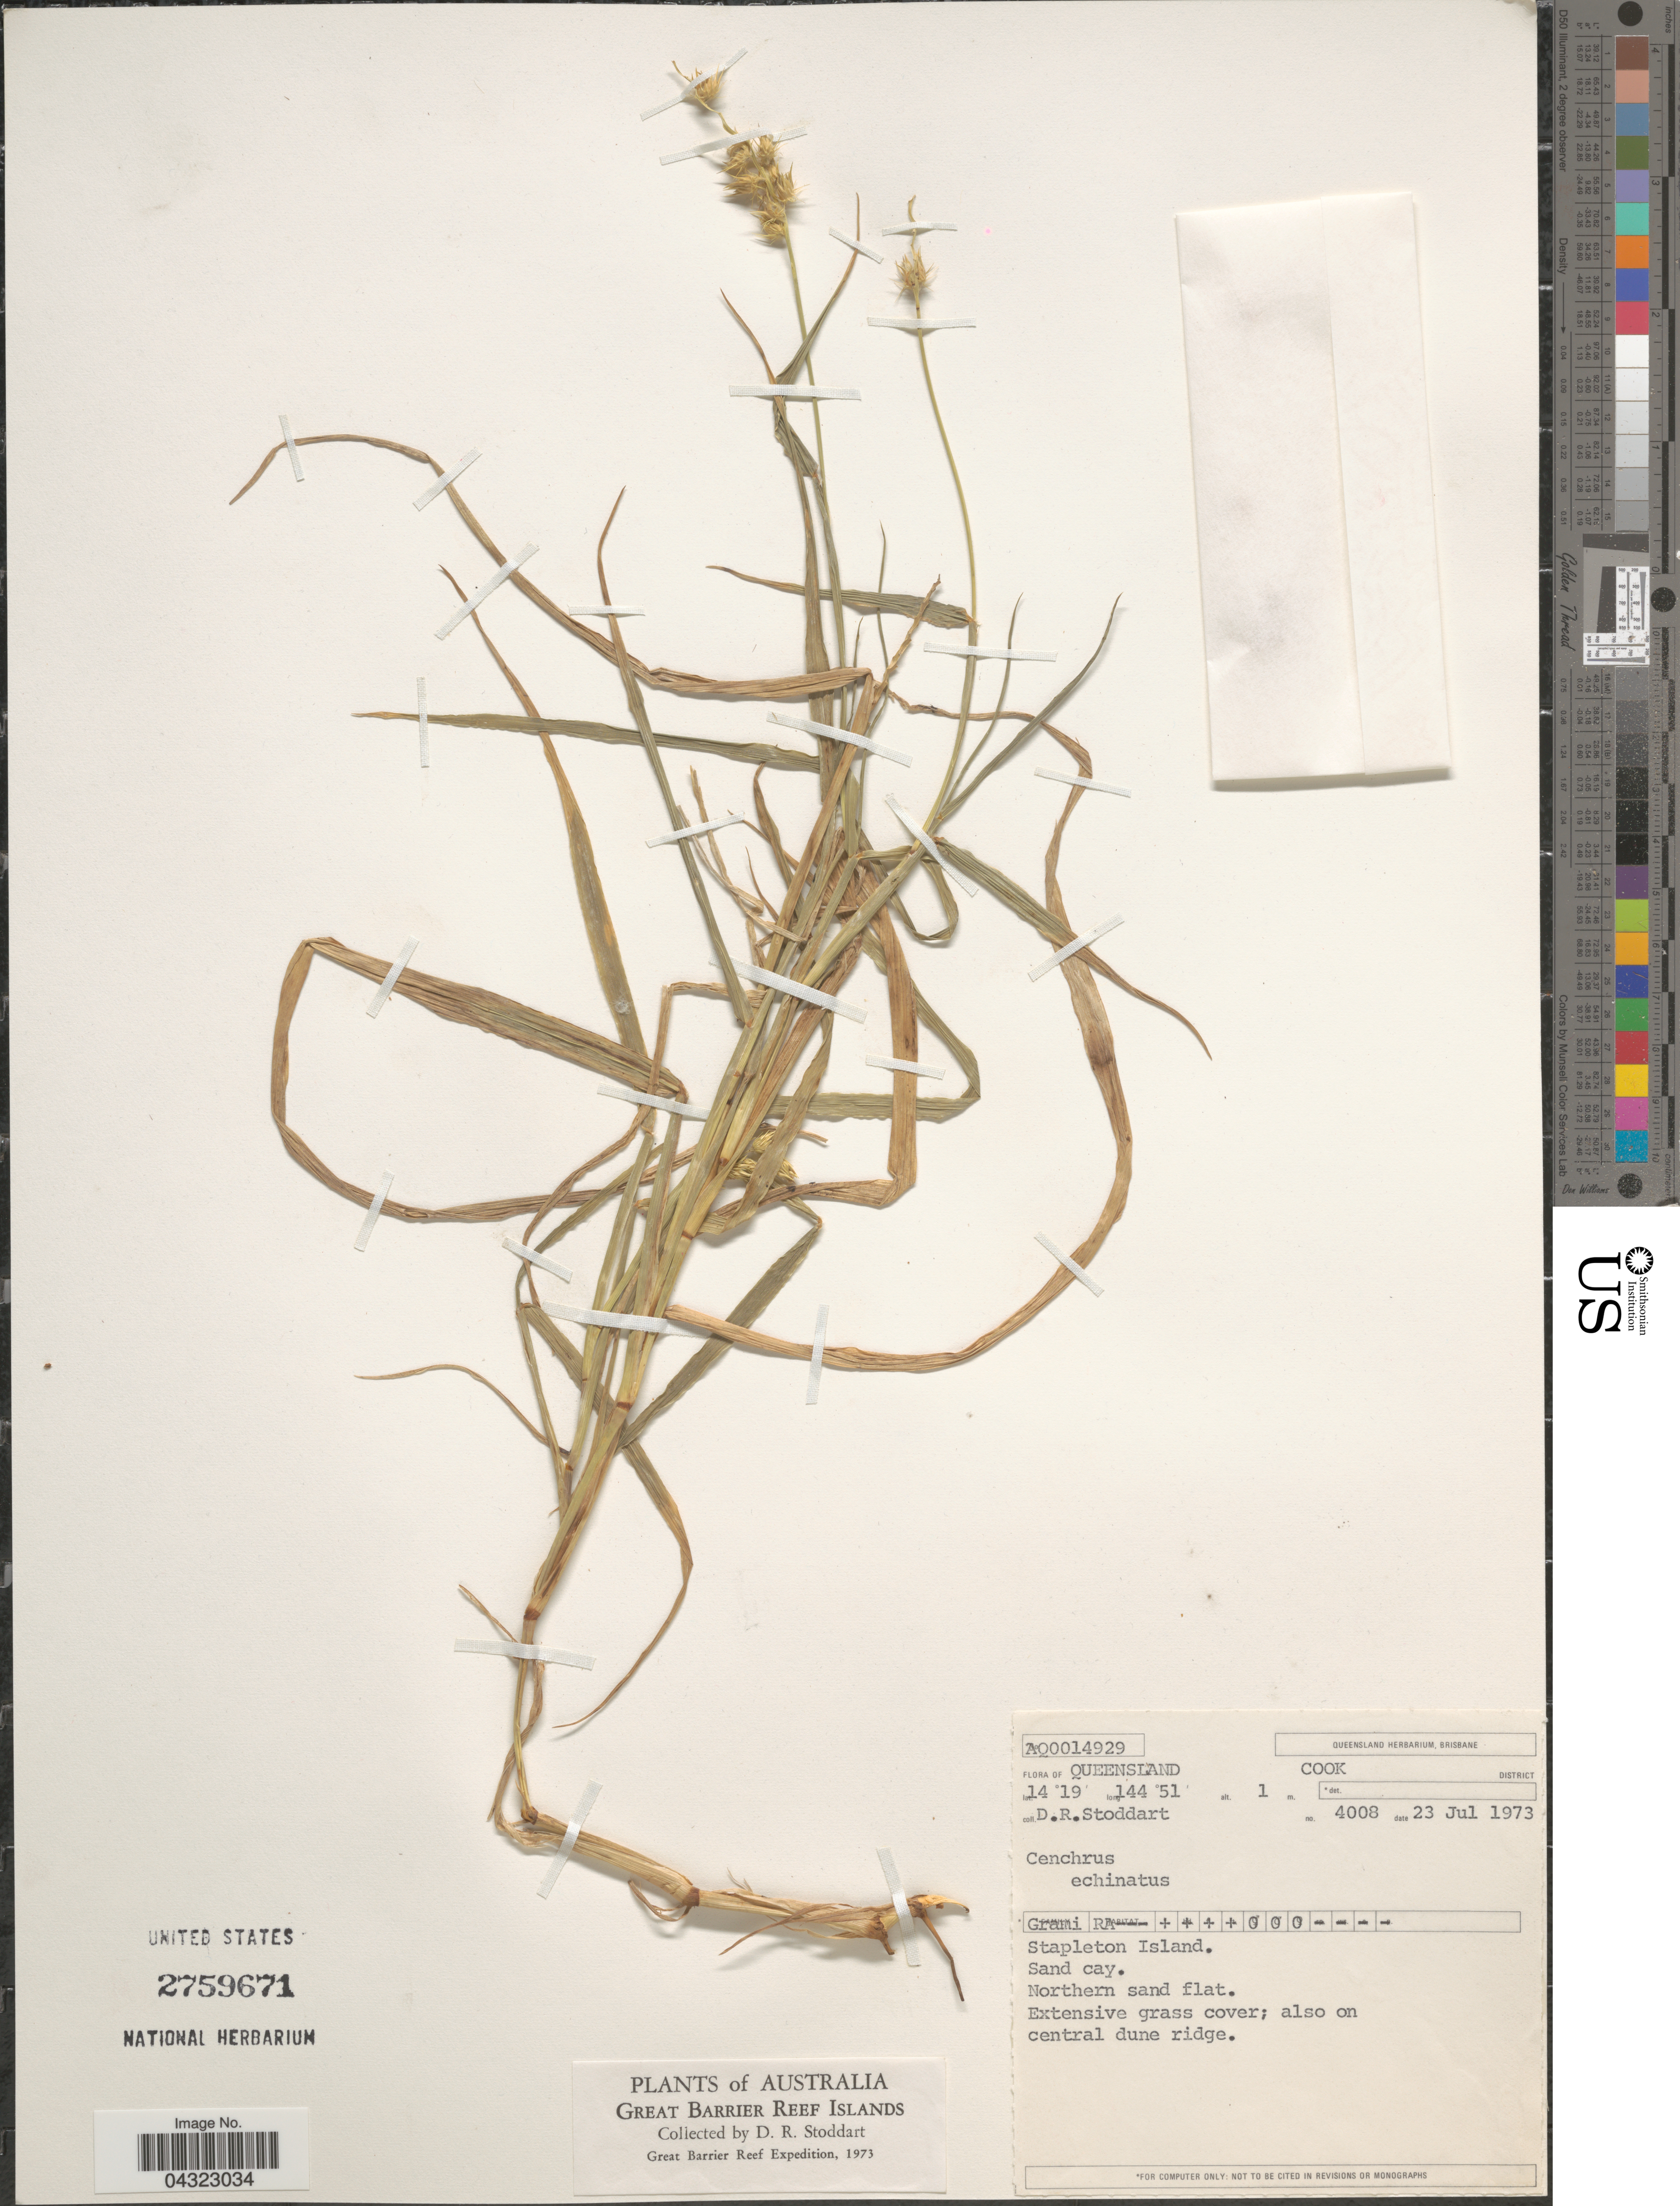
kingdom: Plantae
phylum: Tracheophyta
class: Liliopsida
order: Poales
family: Poaceae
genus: Cenchrus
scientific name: Cenchrus echinatus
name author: L.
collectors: D. R. Stoddart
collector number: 4008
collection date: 1973-07-23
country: Australia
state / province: Queensland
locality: Cook District. Stapleton Island. Sand cay. Northern sand flat. Also on central dune ridge. Great Barrier Reef Islands. Great Barrier Reef Expedition, 1973.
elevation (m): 1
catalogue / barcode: US 2759671